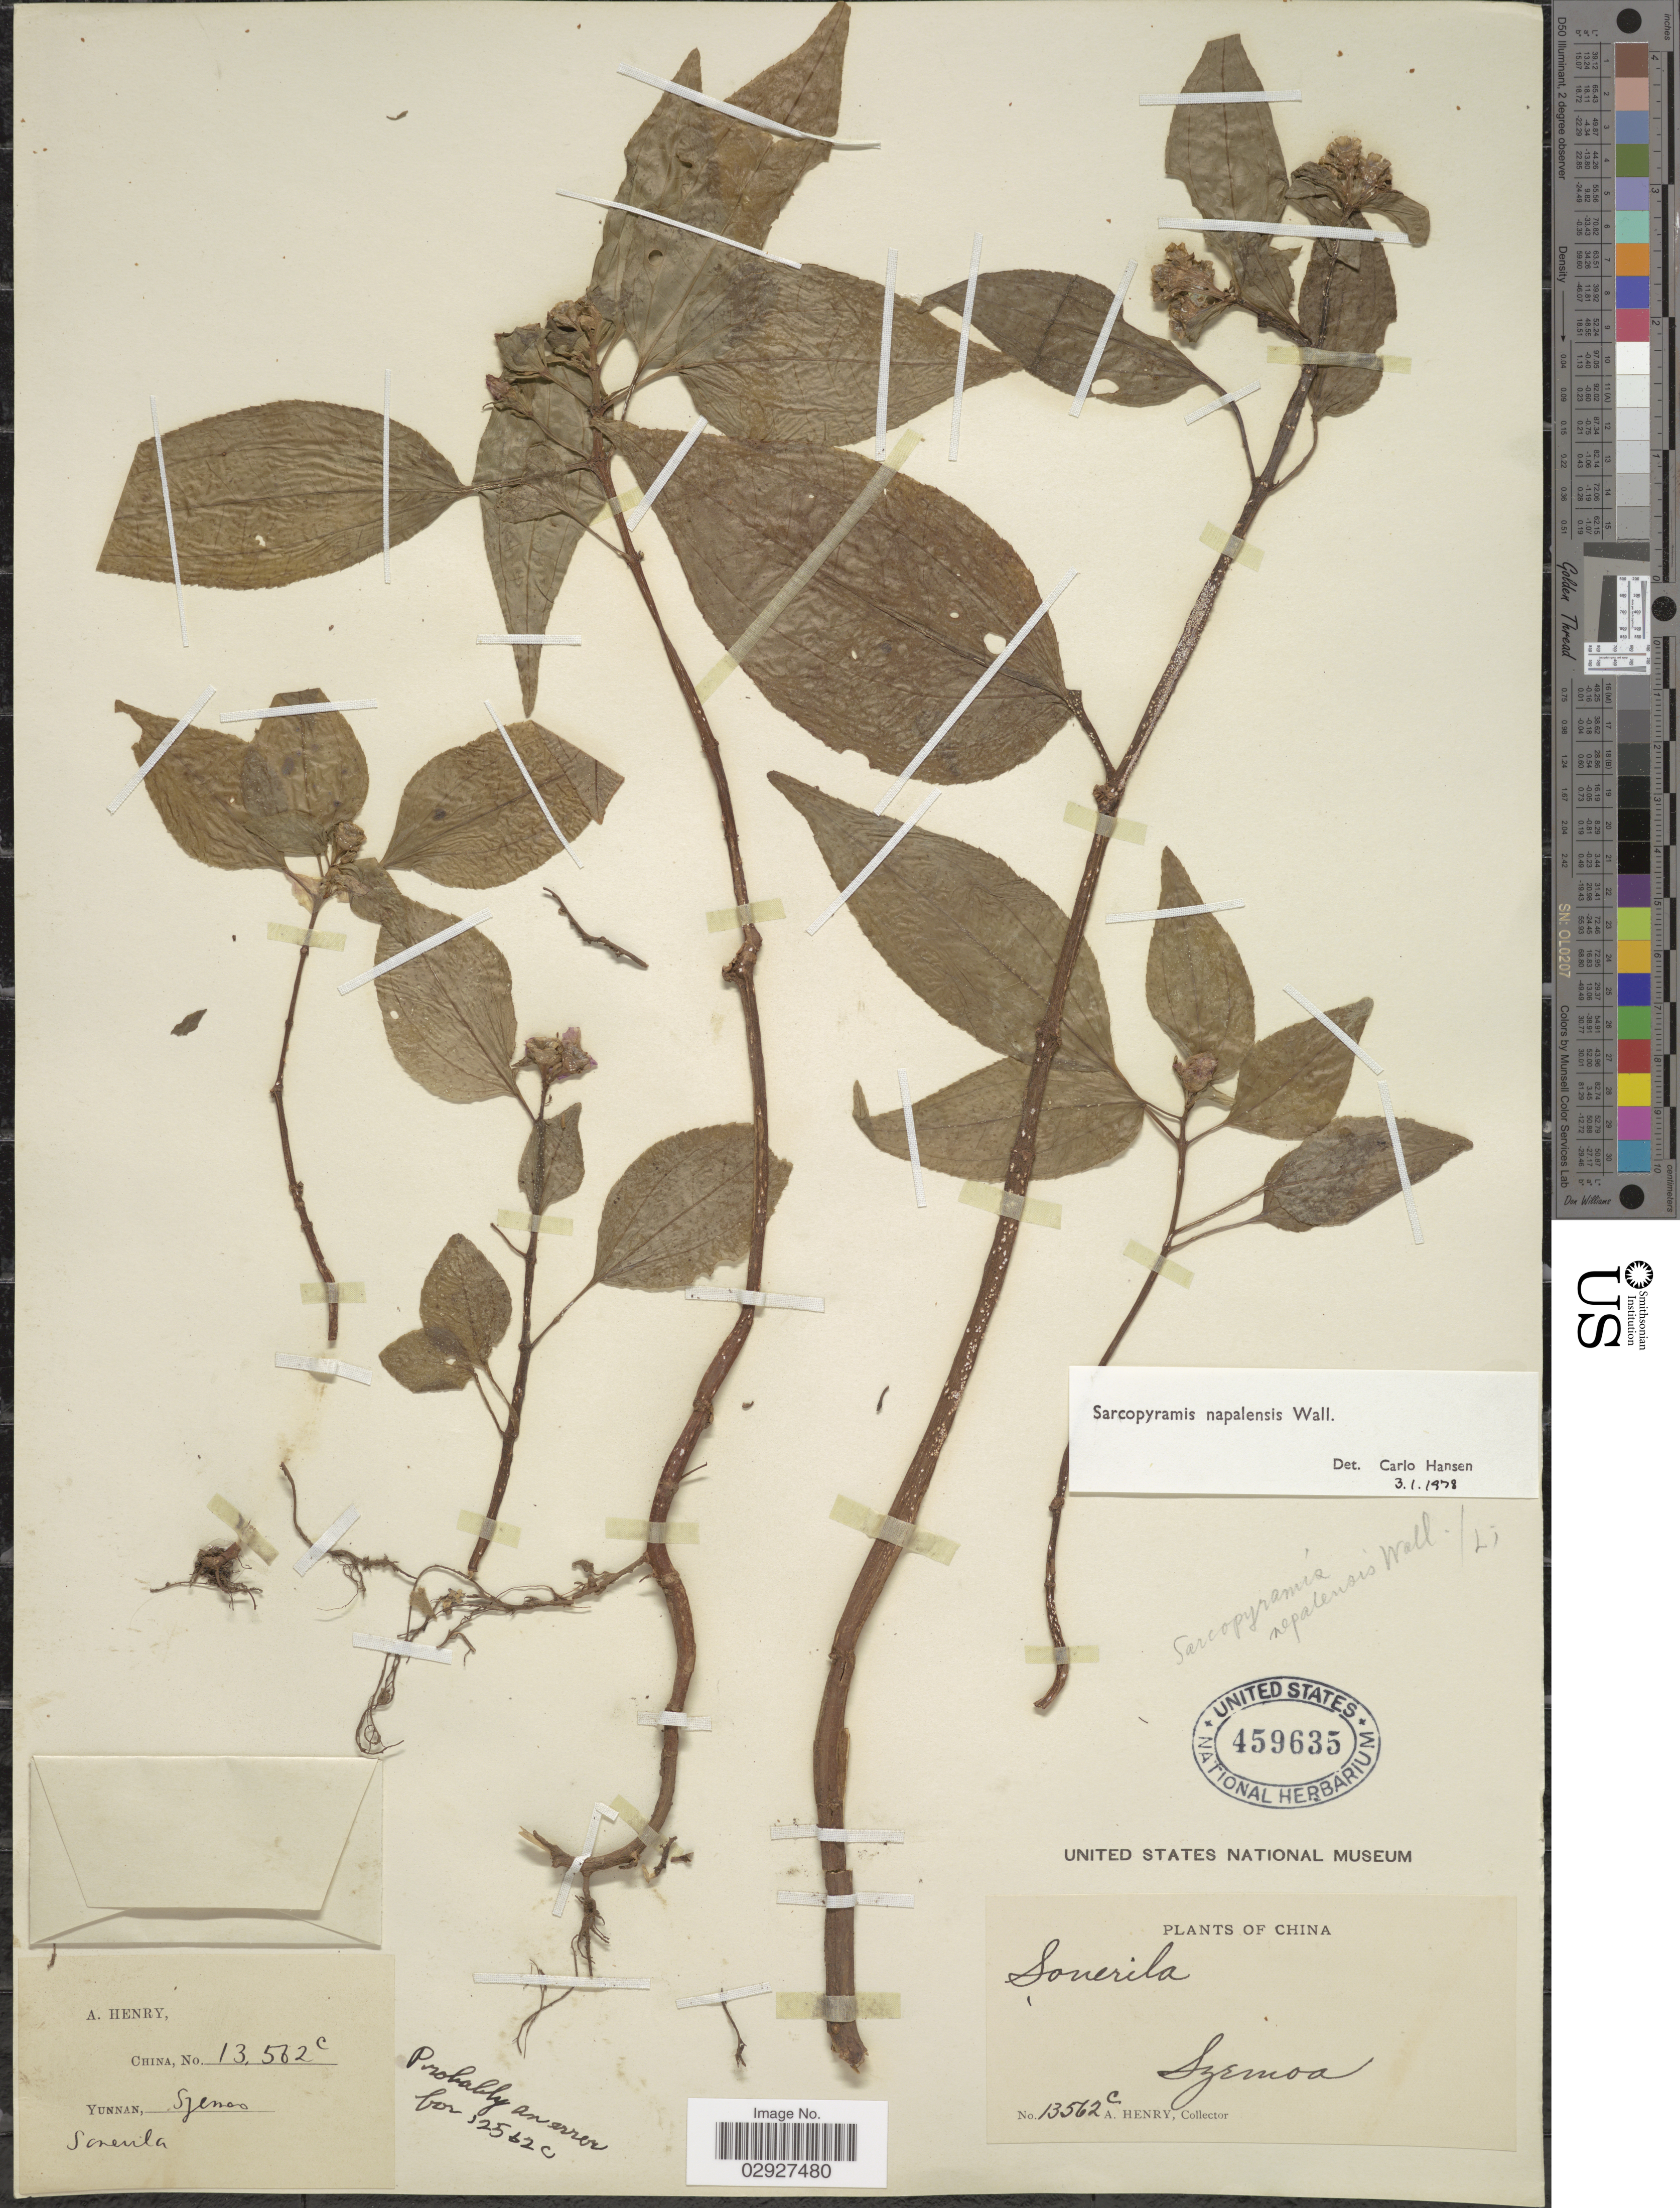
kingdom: Plantae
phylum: Tracheophyta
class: Magnoliopsida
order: Myrtales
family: Melastomataceae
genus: Sarcopyramis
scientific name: Sarcopyramis napalensis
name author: Wall.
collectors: A. Henry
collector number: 13562 C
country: China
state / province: Yunnan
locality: Szemoa.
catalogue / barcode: US 459635